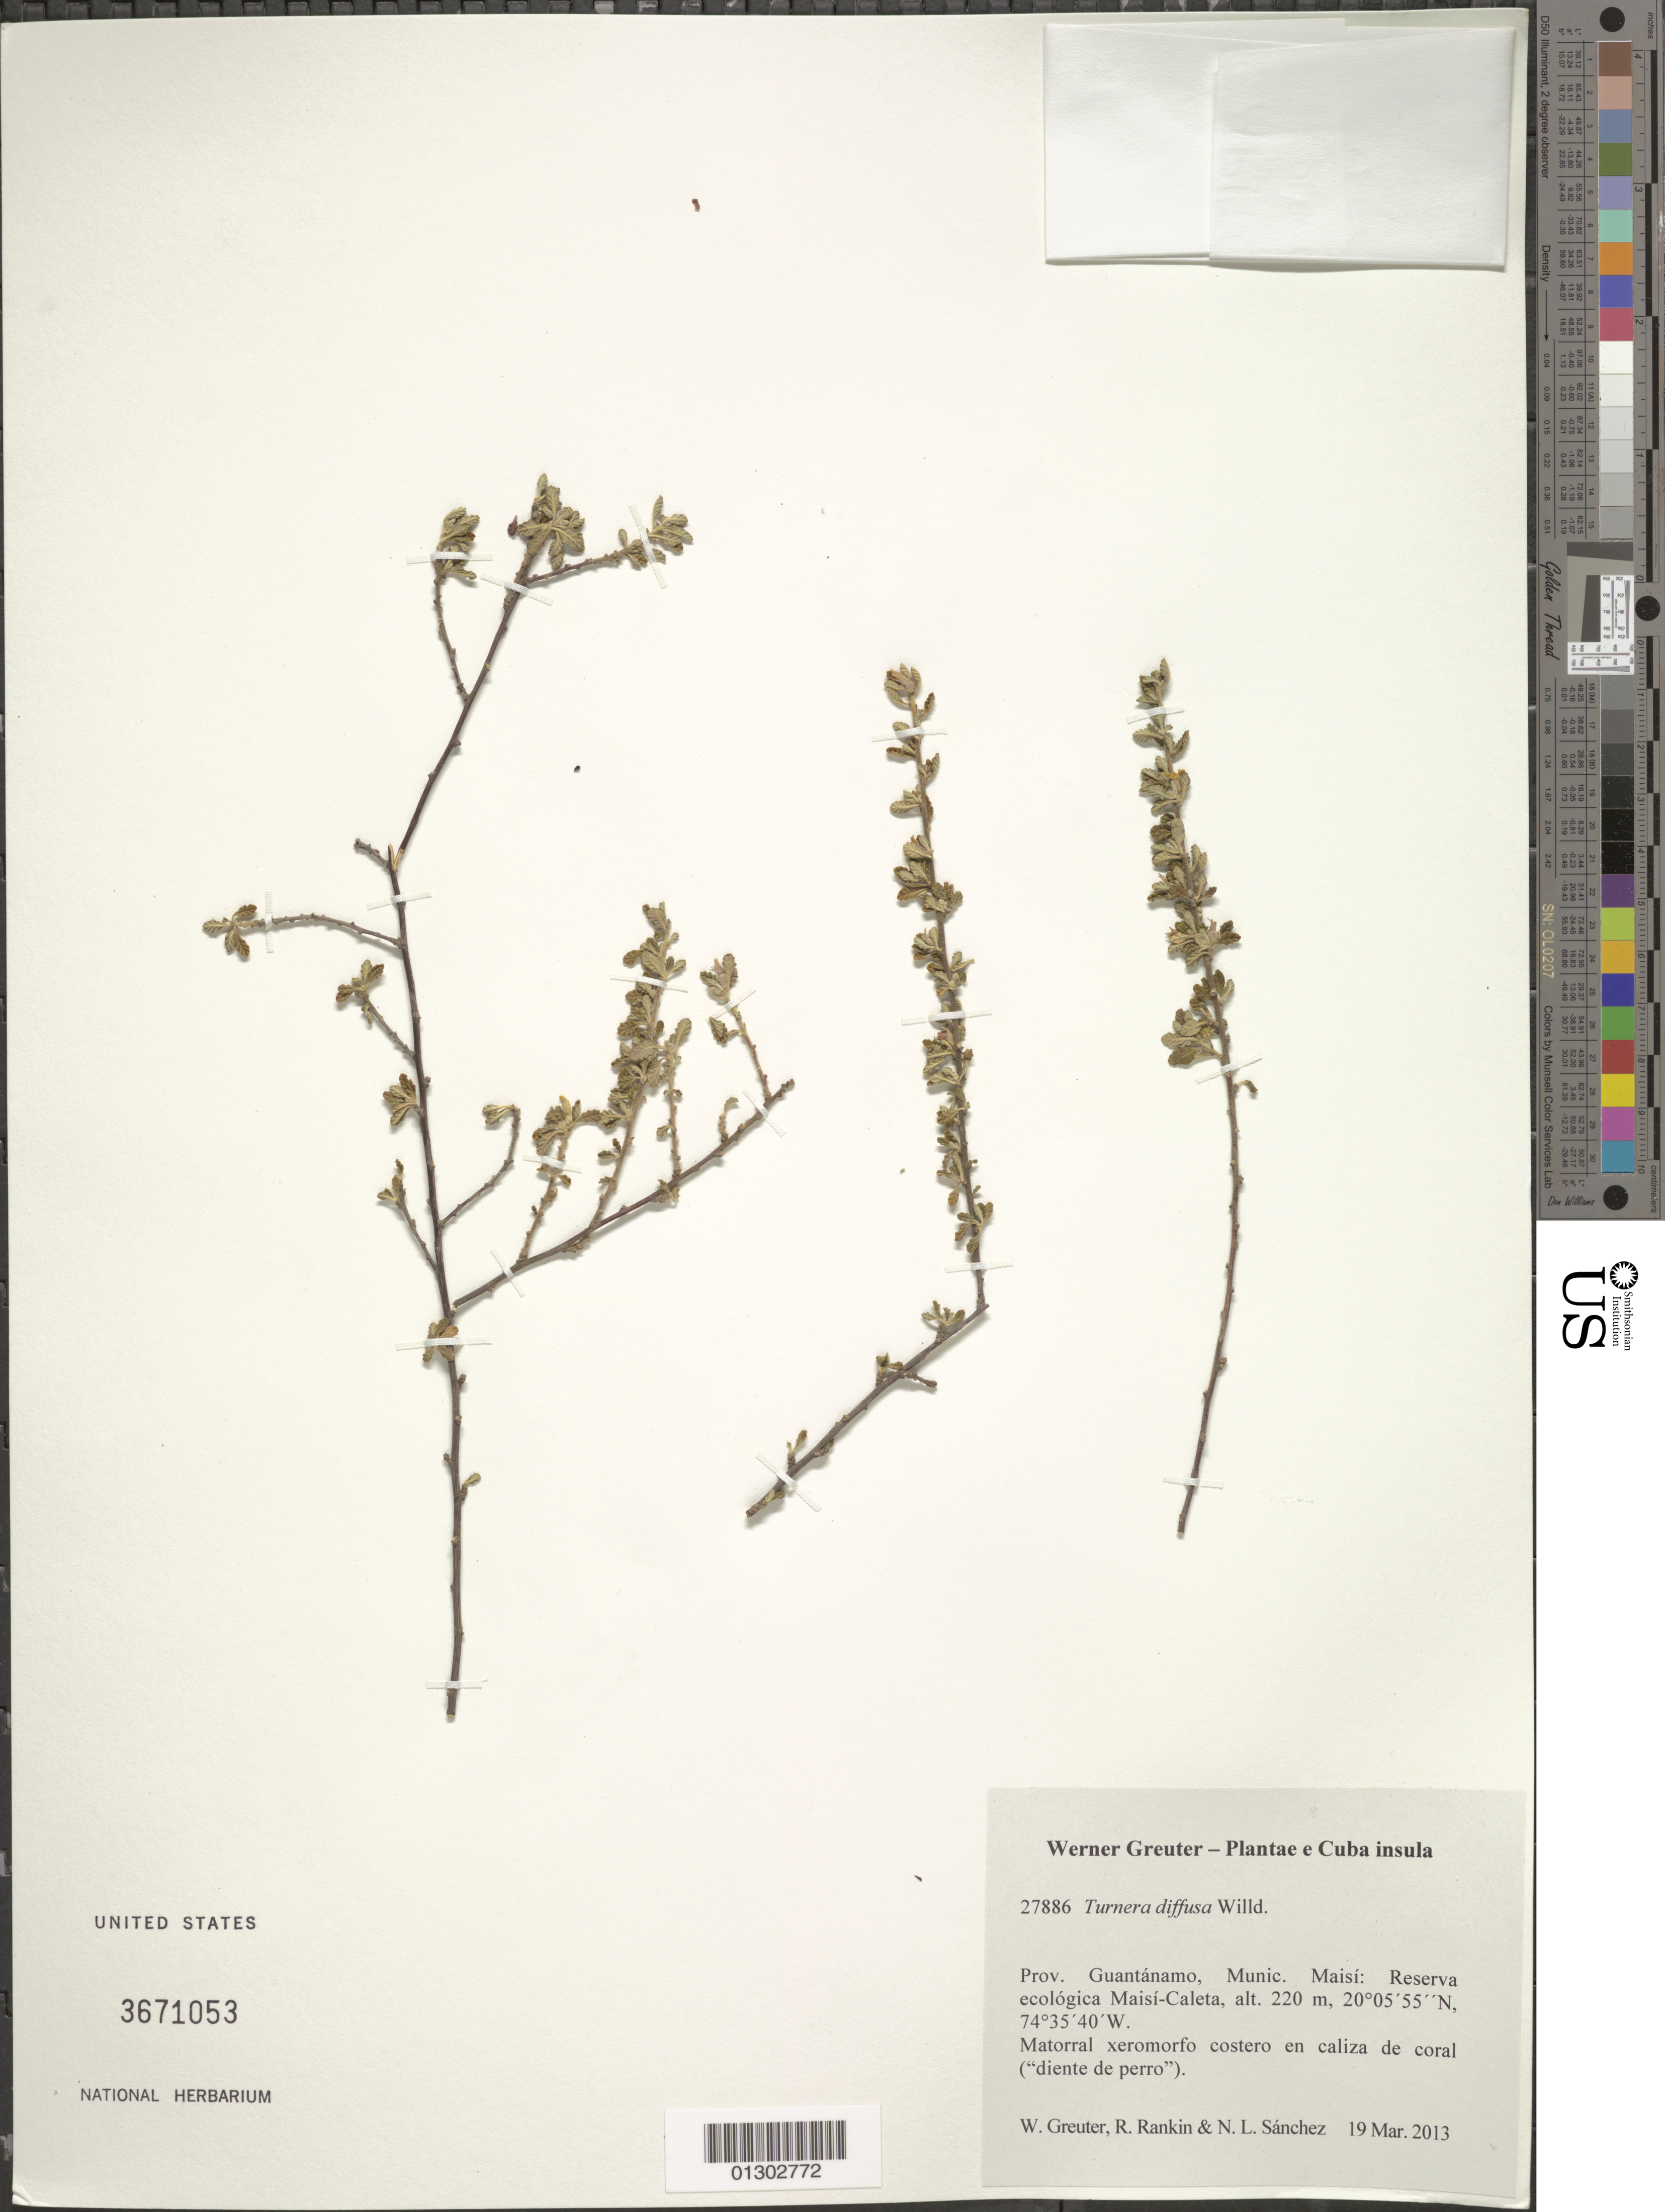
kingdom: Plantae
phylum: Tracheophyta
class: Magnoliopsida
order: Malpighiales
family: Turneraceae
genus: Turnera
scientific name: Turnera diffusa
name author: Willd. ex Schult.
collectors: W. R. Greuter, R. Rankin Rodriguez & N. Sanchez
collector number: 27886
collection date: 2013-03-19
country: Cuba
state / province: Guantanamo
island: Cuba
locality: Munic. Maisí, reserva ecológica Maisí-Caleta.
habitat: Mattoral xeromorfo costero en caliza de coral ("diente de perro").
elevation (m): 220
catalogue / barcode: US 3671053